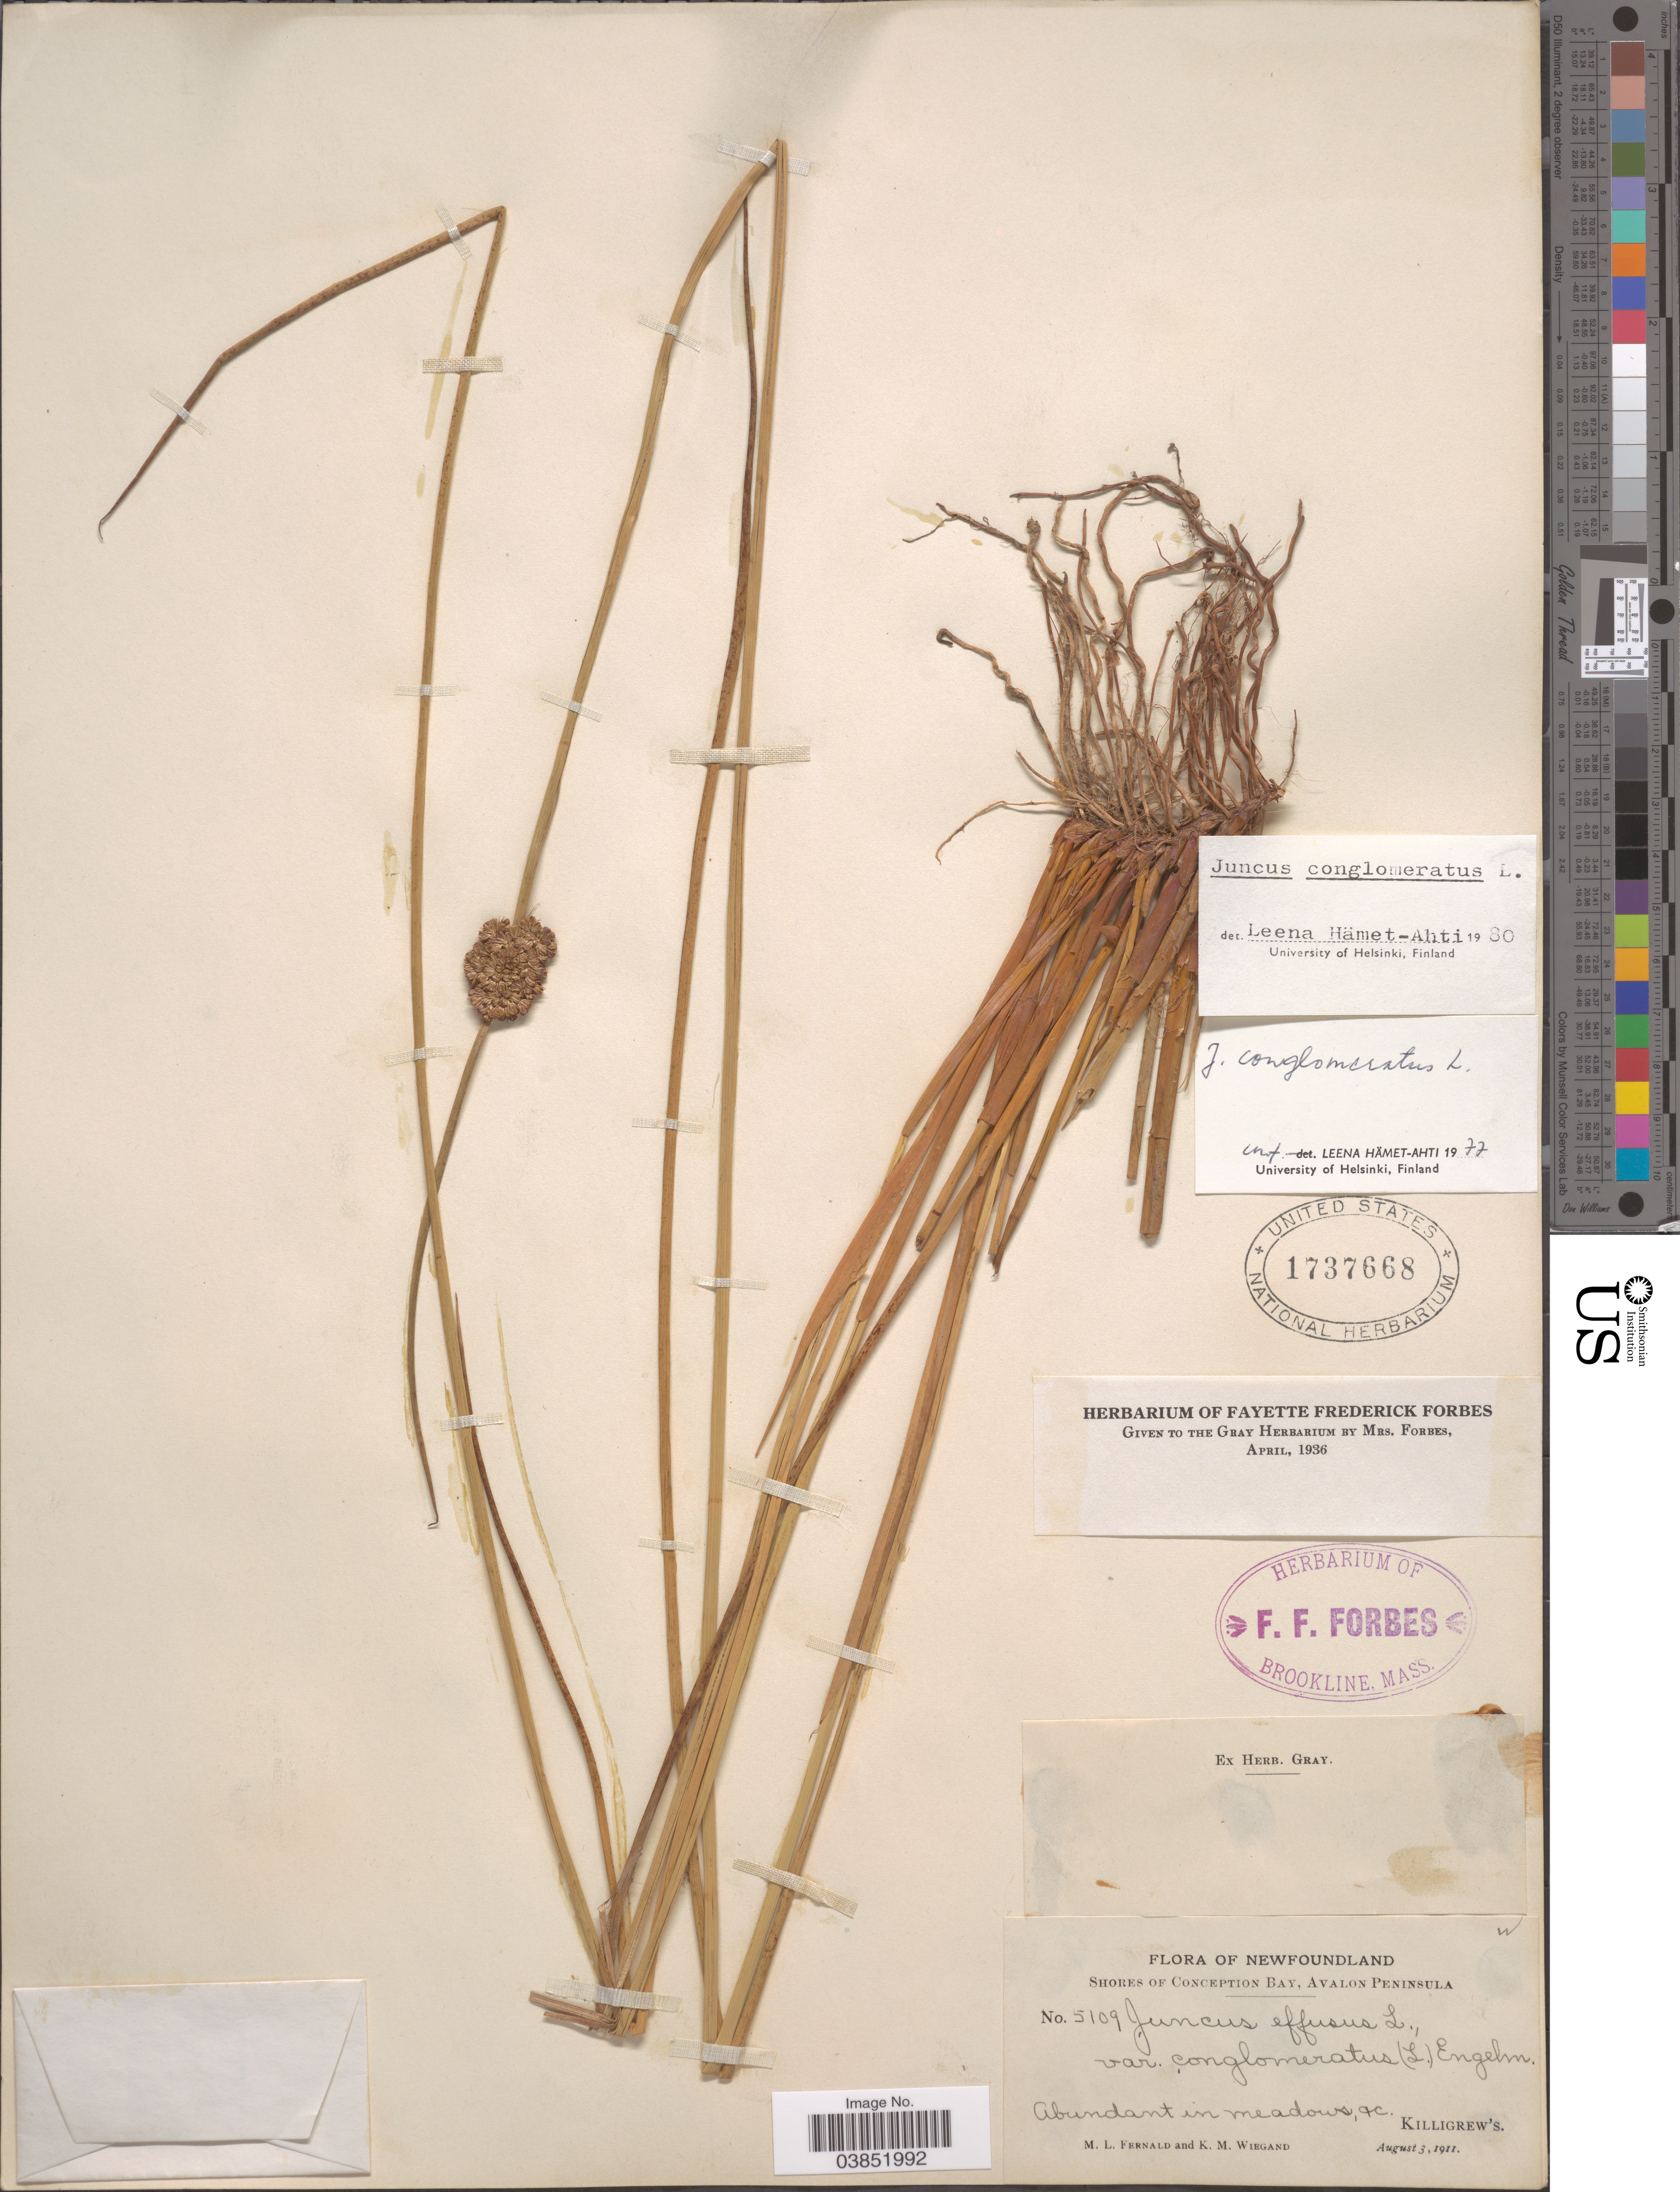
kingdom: Plantae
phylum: Tracheophyta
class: Liliopsida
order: Poales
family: Juncaceae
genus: Juncus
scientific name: Juncus conglomeratus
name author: L.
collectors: M. L. Fernald & K. M. Wiegand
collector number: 5109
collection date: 1911-08-03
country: Canada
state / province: Newfoundland and Labrador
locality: Shores of Conception Bay, Avalon Peninsula. Killigrew's.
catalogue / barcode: US 1737668